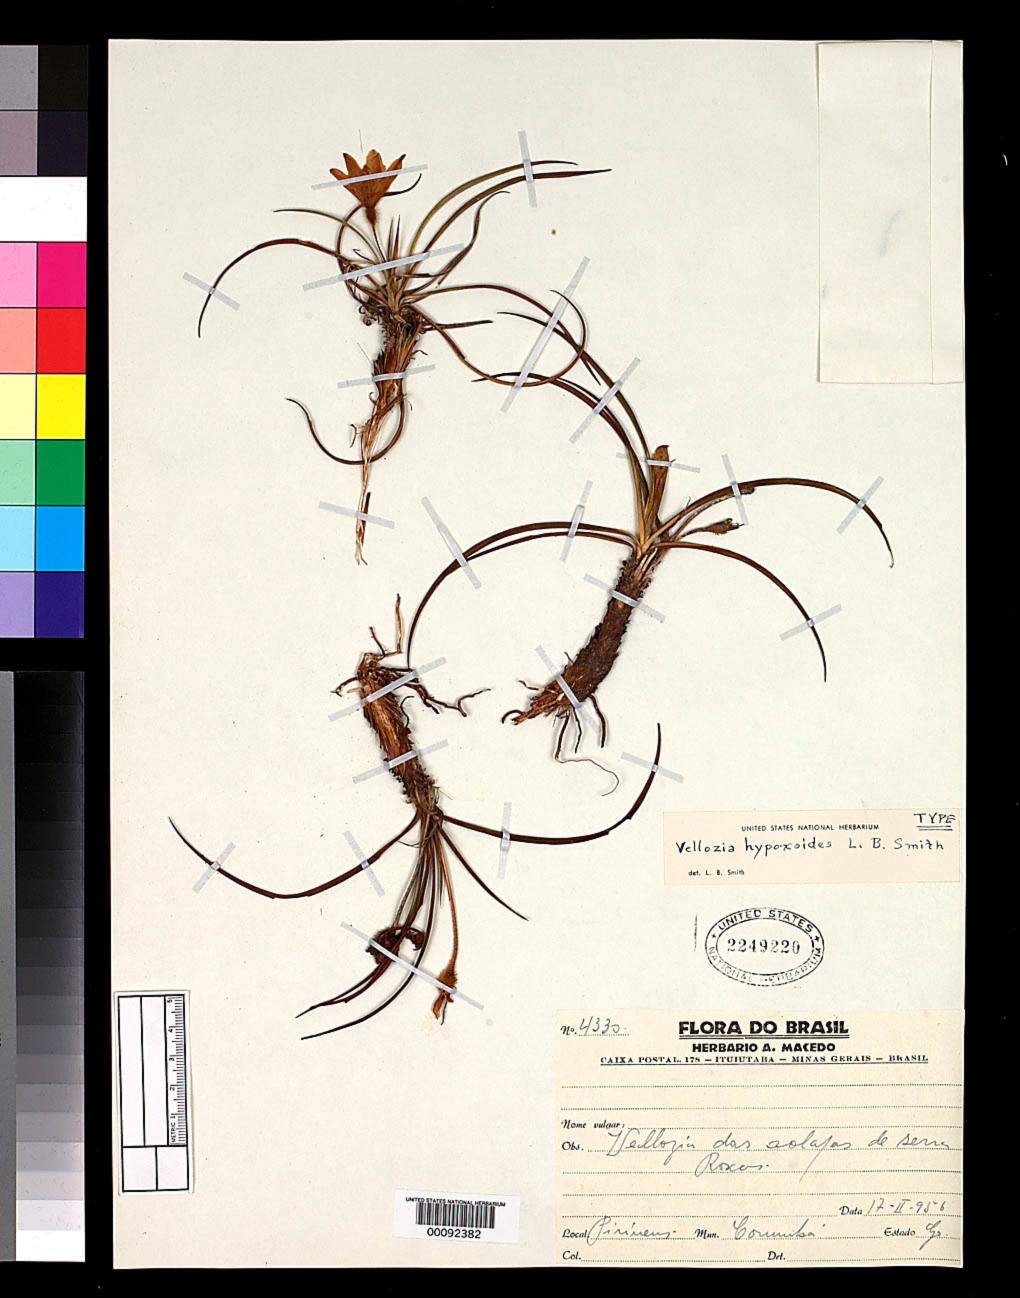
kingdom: Plantae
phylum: Tracheophyta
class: Liliopsida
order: Pandanales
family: Velloziaceae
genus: Vellozia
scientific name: Vellozia hypoxoides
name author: L.B. Sm.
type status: Holotype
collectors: A. Macedo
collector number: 4330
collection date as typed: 17 Feb 1956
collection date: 1956-02-17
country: Brazil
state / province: Goiás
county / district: Corumbá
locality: Serra dos Pirineus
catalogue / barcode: US 2249220